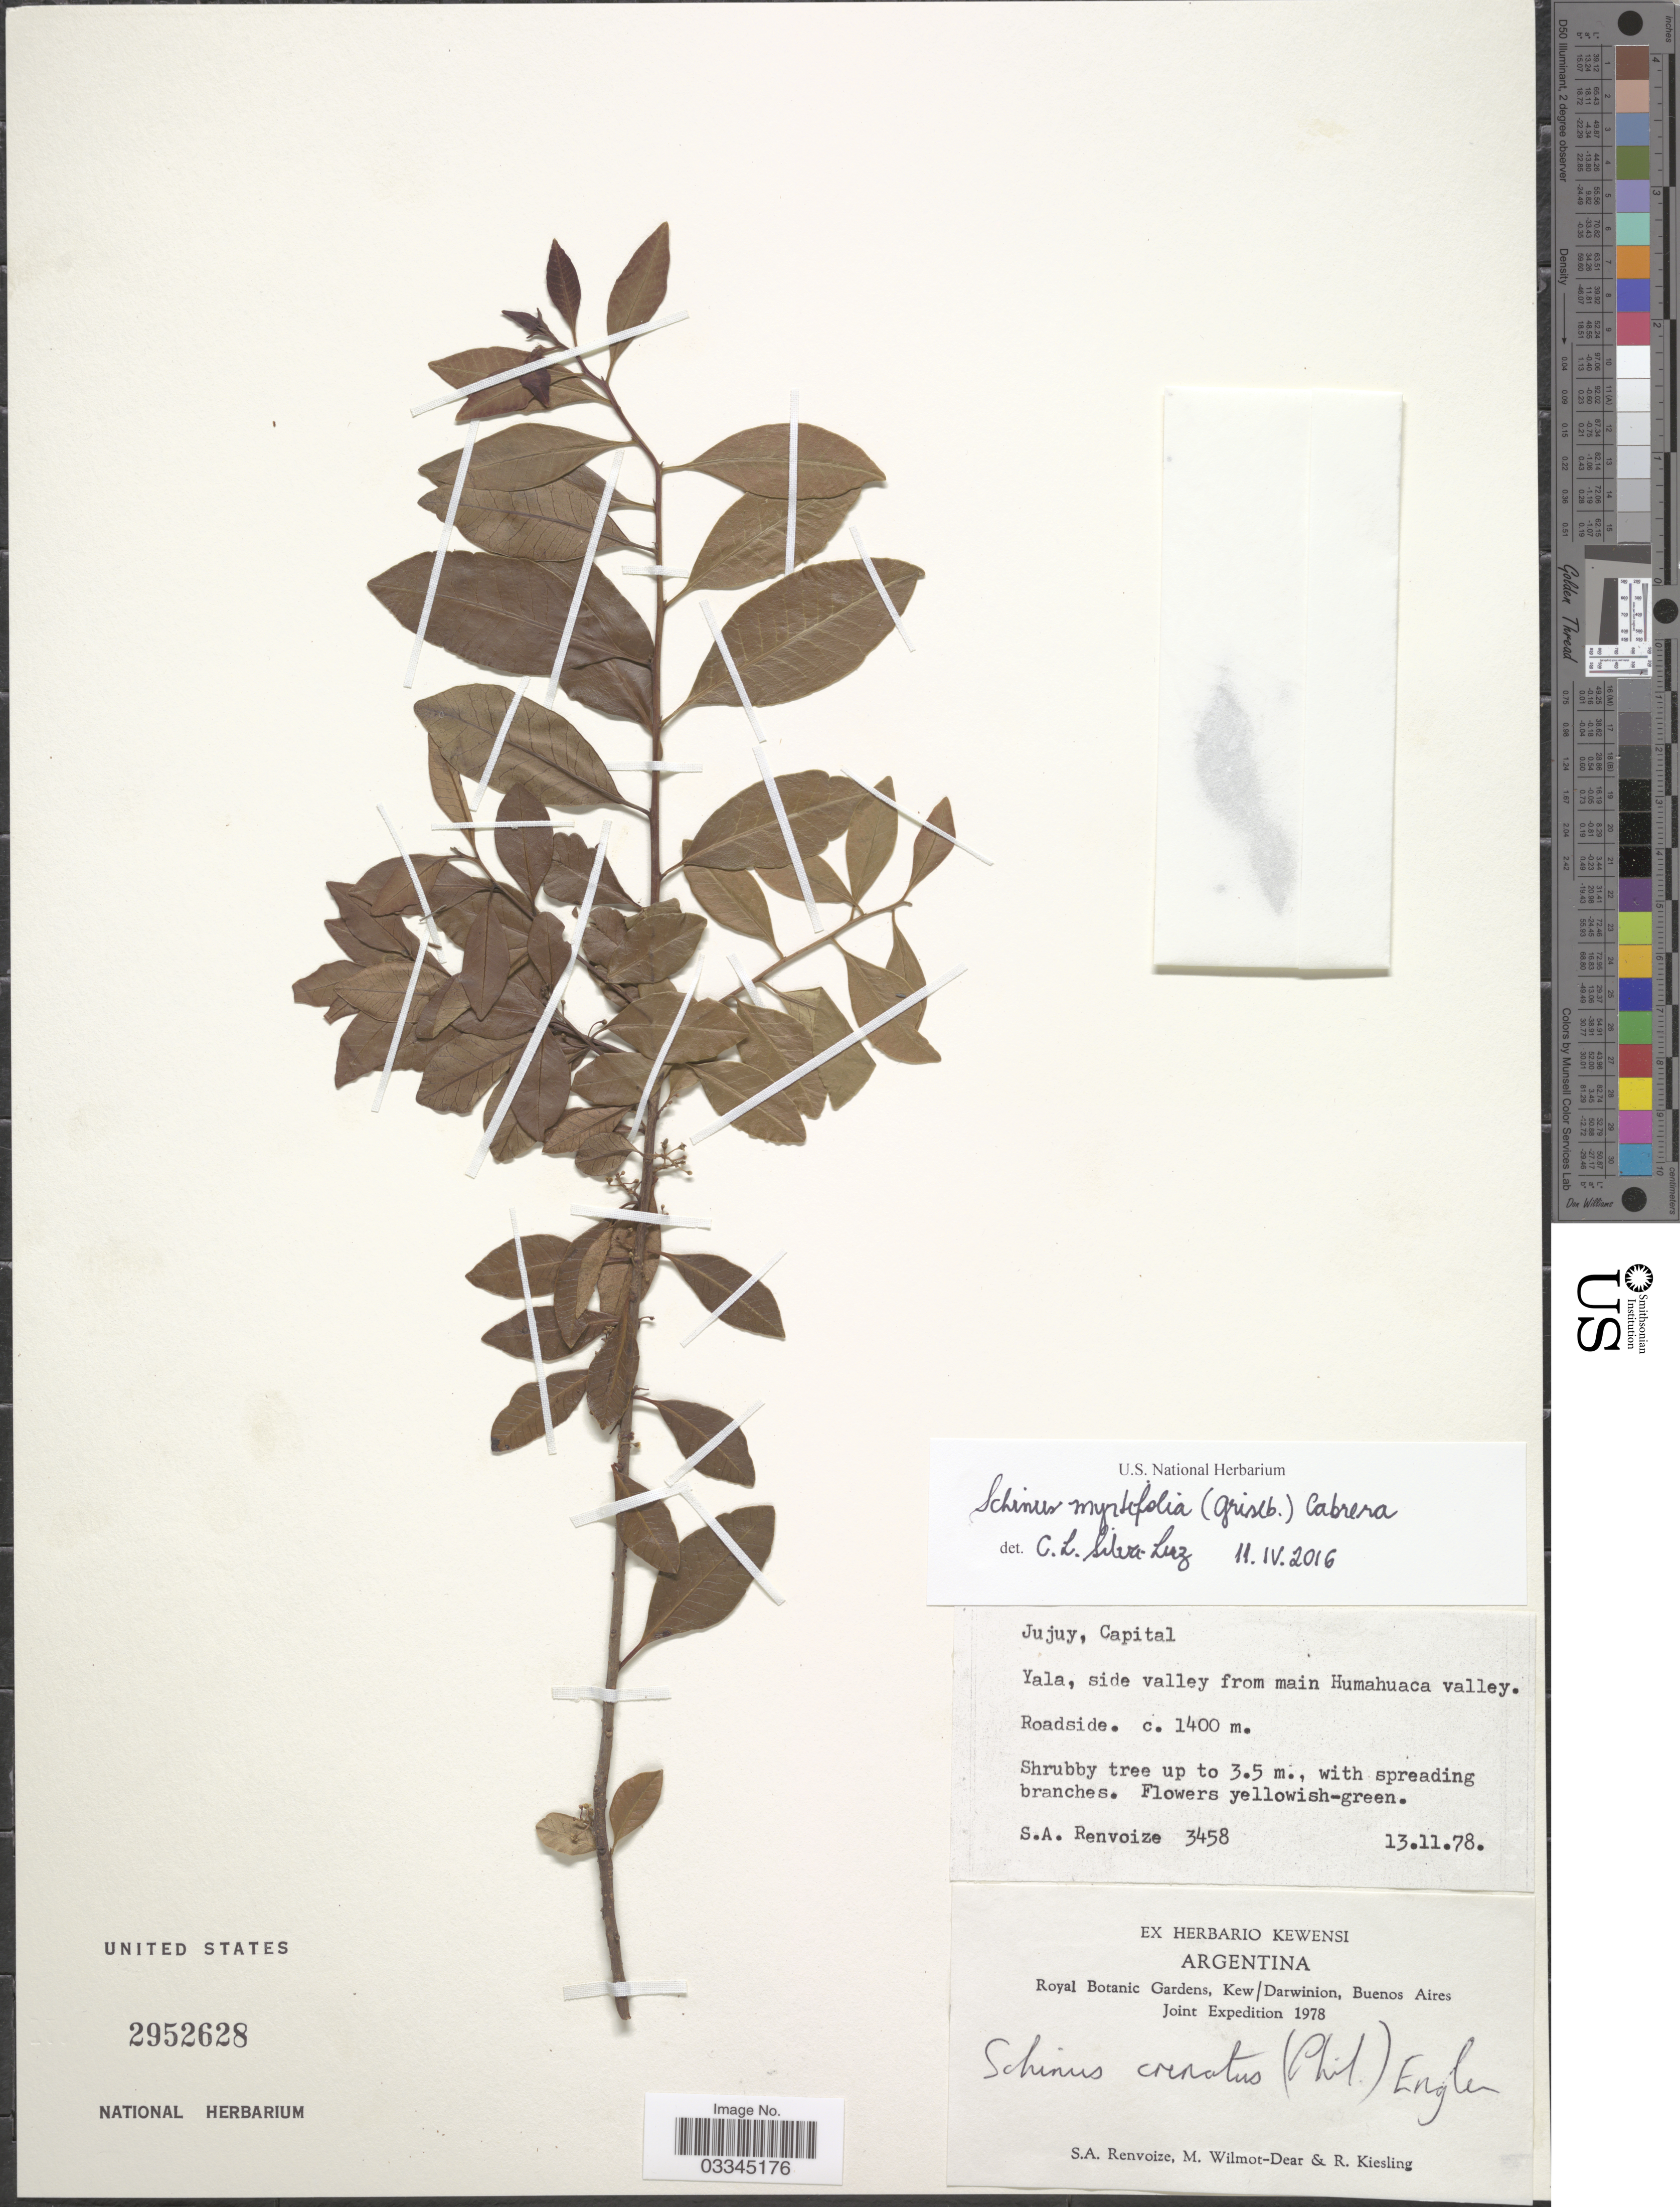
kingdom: Plantae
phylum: Tracheophyta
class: Magnoliopsida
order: Sapindales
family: Anacardiaceae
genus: Schinus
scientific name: Schinus myrtifolia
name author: (Griseb.) Cabrera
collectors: S. A. Renvoize, M. Wilmot-Dear & R. Kiesling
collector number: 3458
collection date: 1978-11-13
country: Argentina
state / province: Jujuy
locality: Capital, Yala, side valley from main Humahuaca valley.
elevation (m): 1400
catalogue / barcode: US 2952628